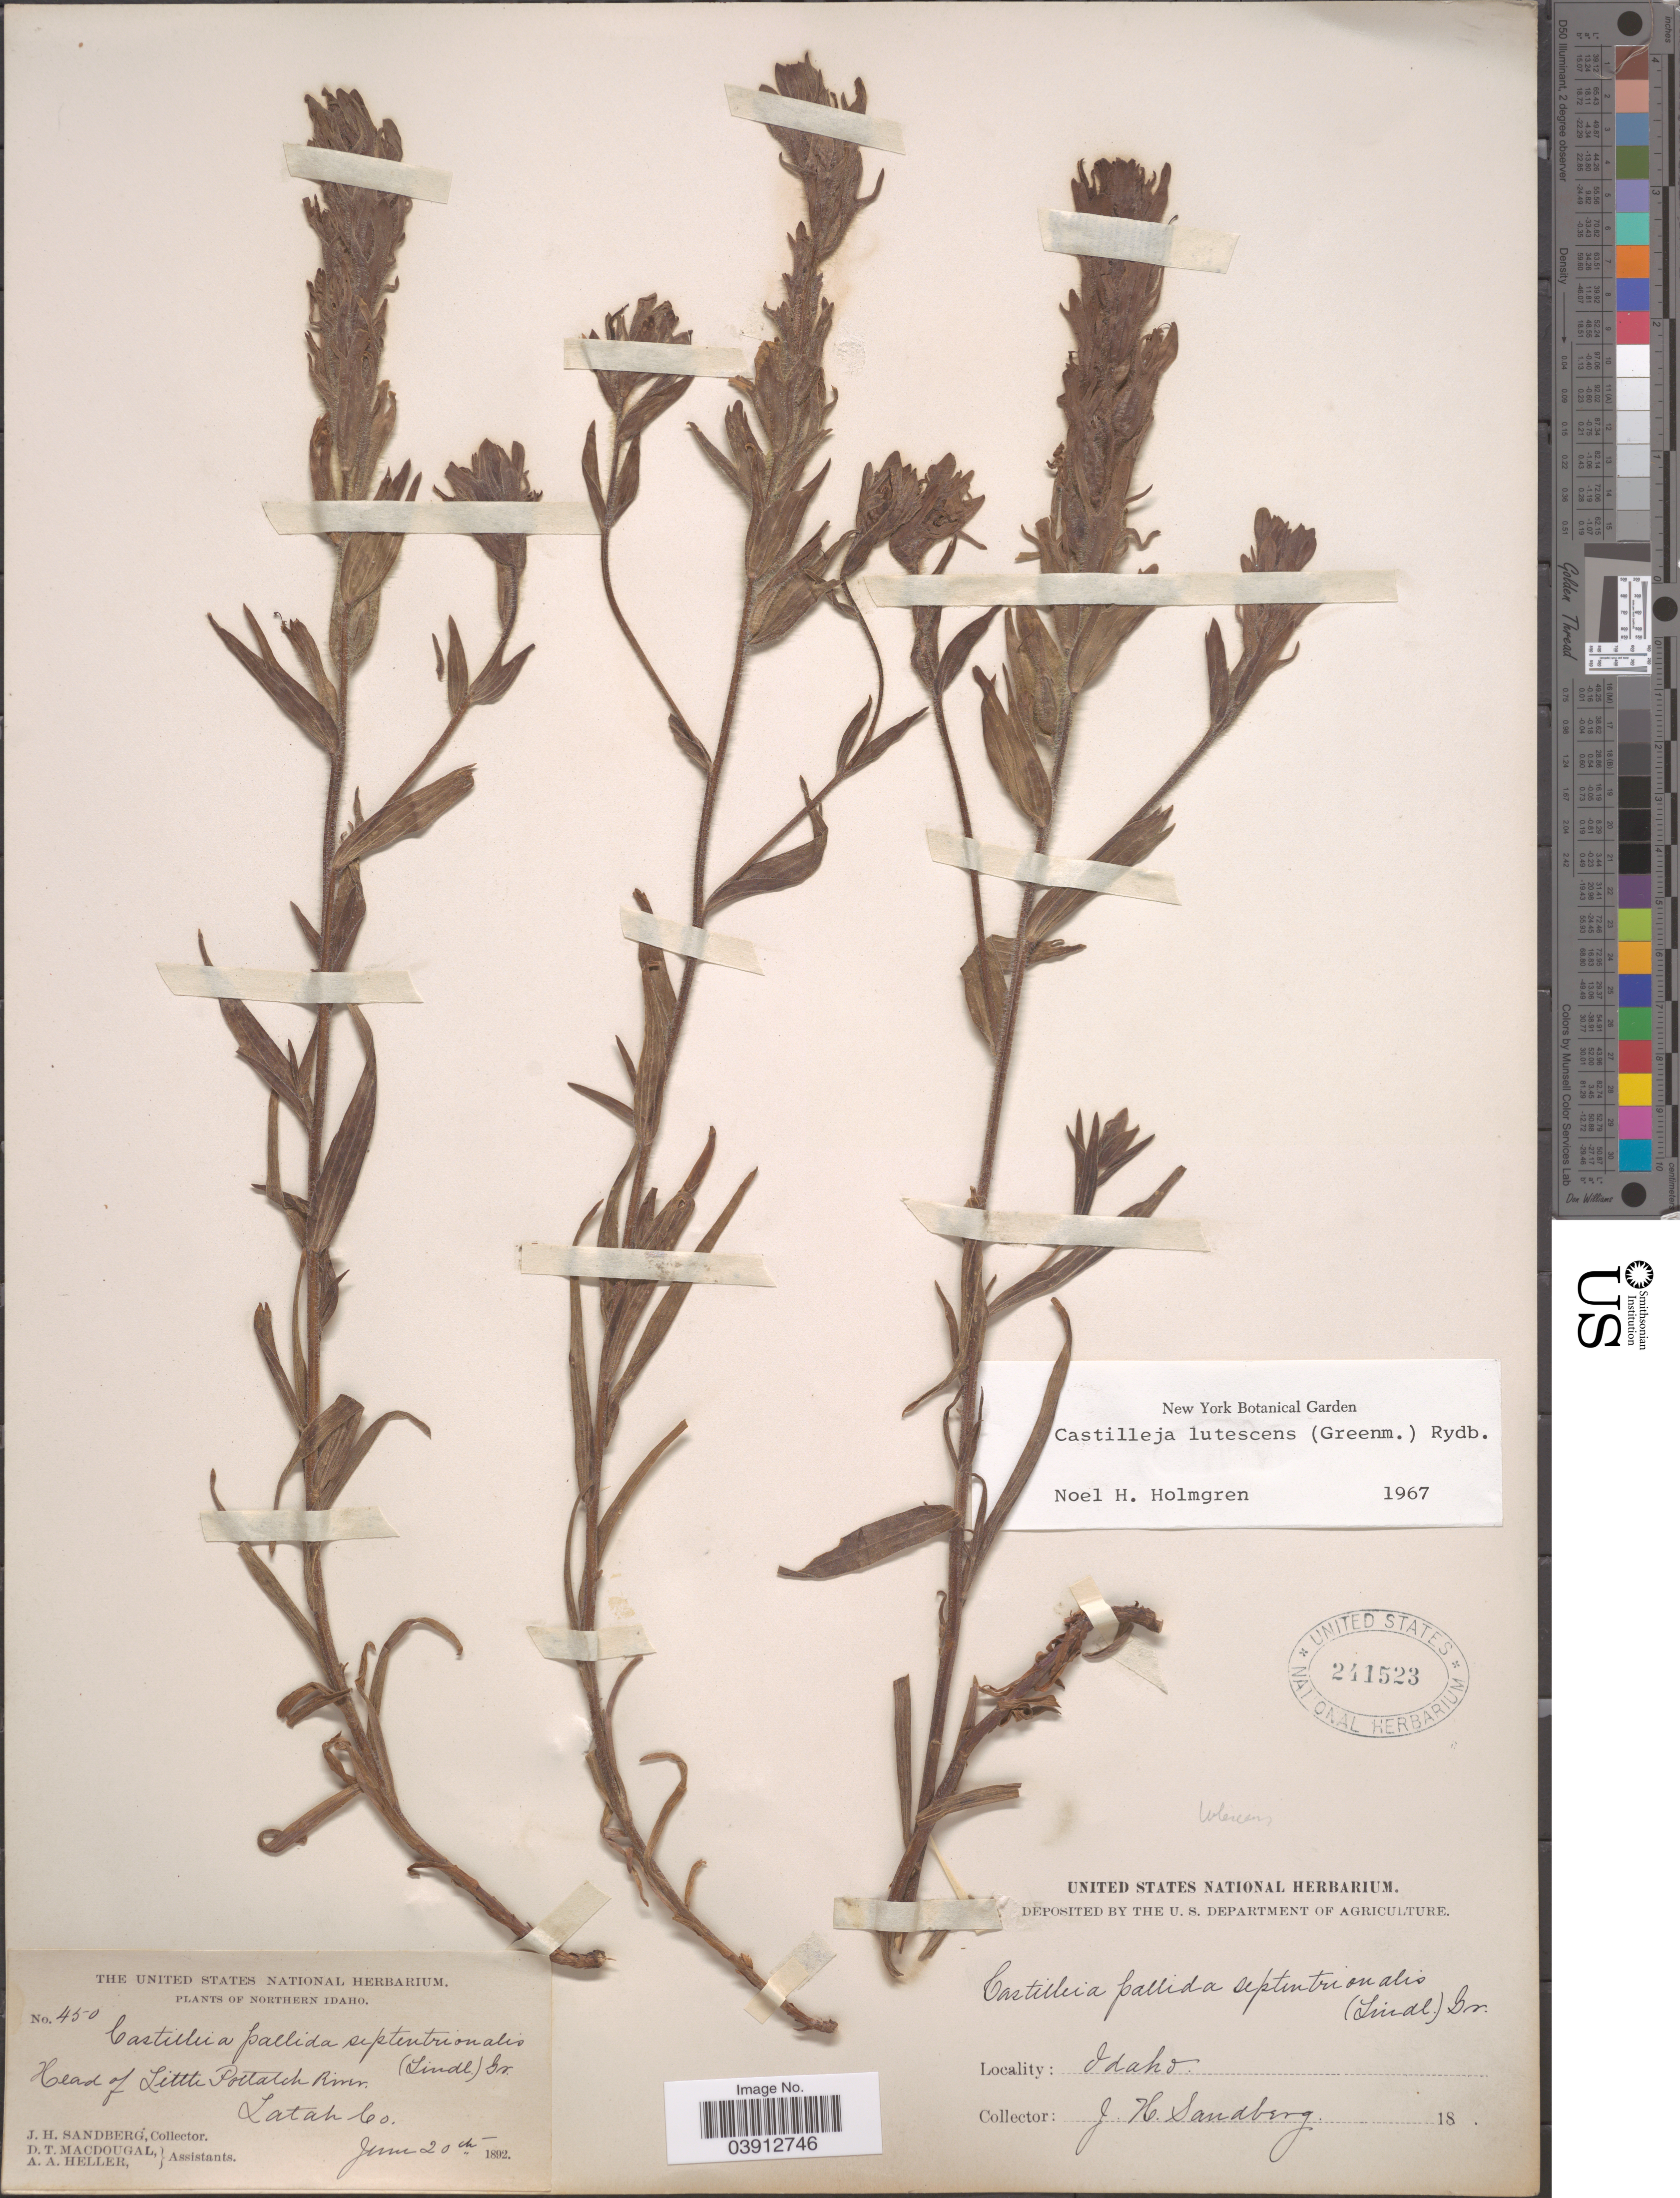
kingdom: Plantae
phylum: Tracheophyta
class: Magnoliopsida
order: Lamiales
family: Orobanchaceae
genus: Castilleja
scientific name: Castilleja lutescens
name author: (Greenm.) Rydb.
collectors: J. H. Sandberg, D. T. MacDougal & A. A. Heller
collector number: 450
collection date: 1892-06-20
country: United States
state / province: Idaho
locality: Northern Idaho. Head of Little Potlatch River. Latah Co.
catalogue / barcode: US 241523